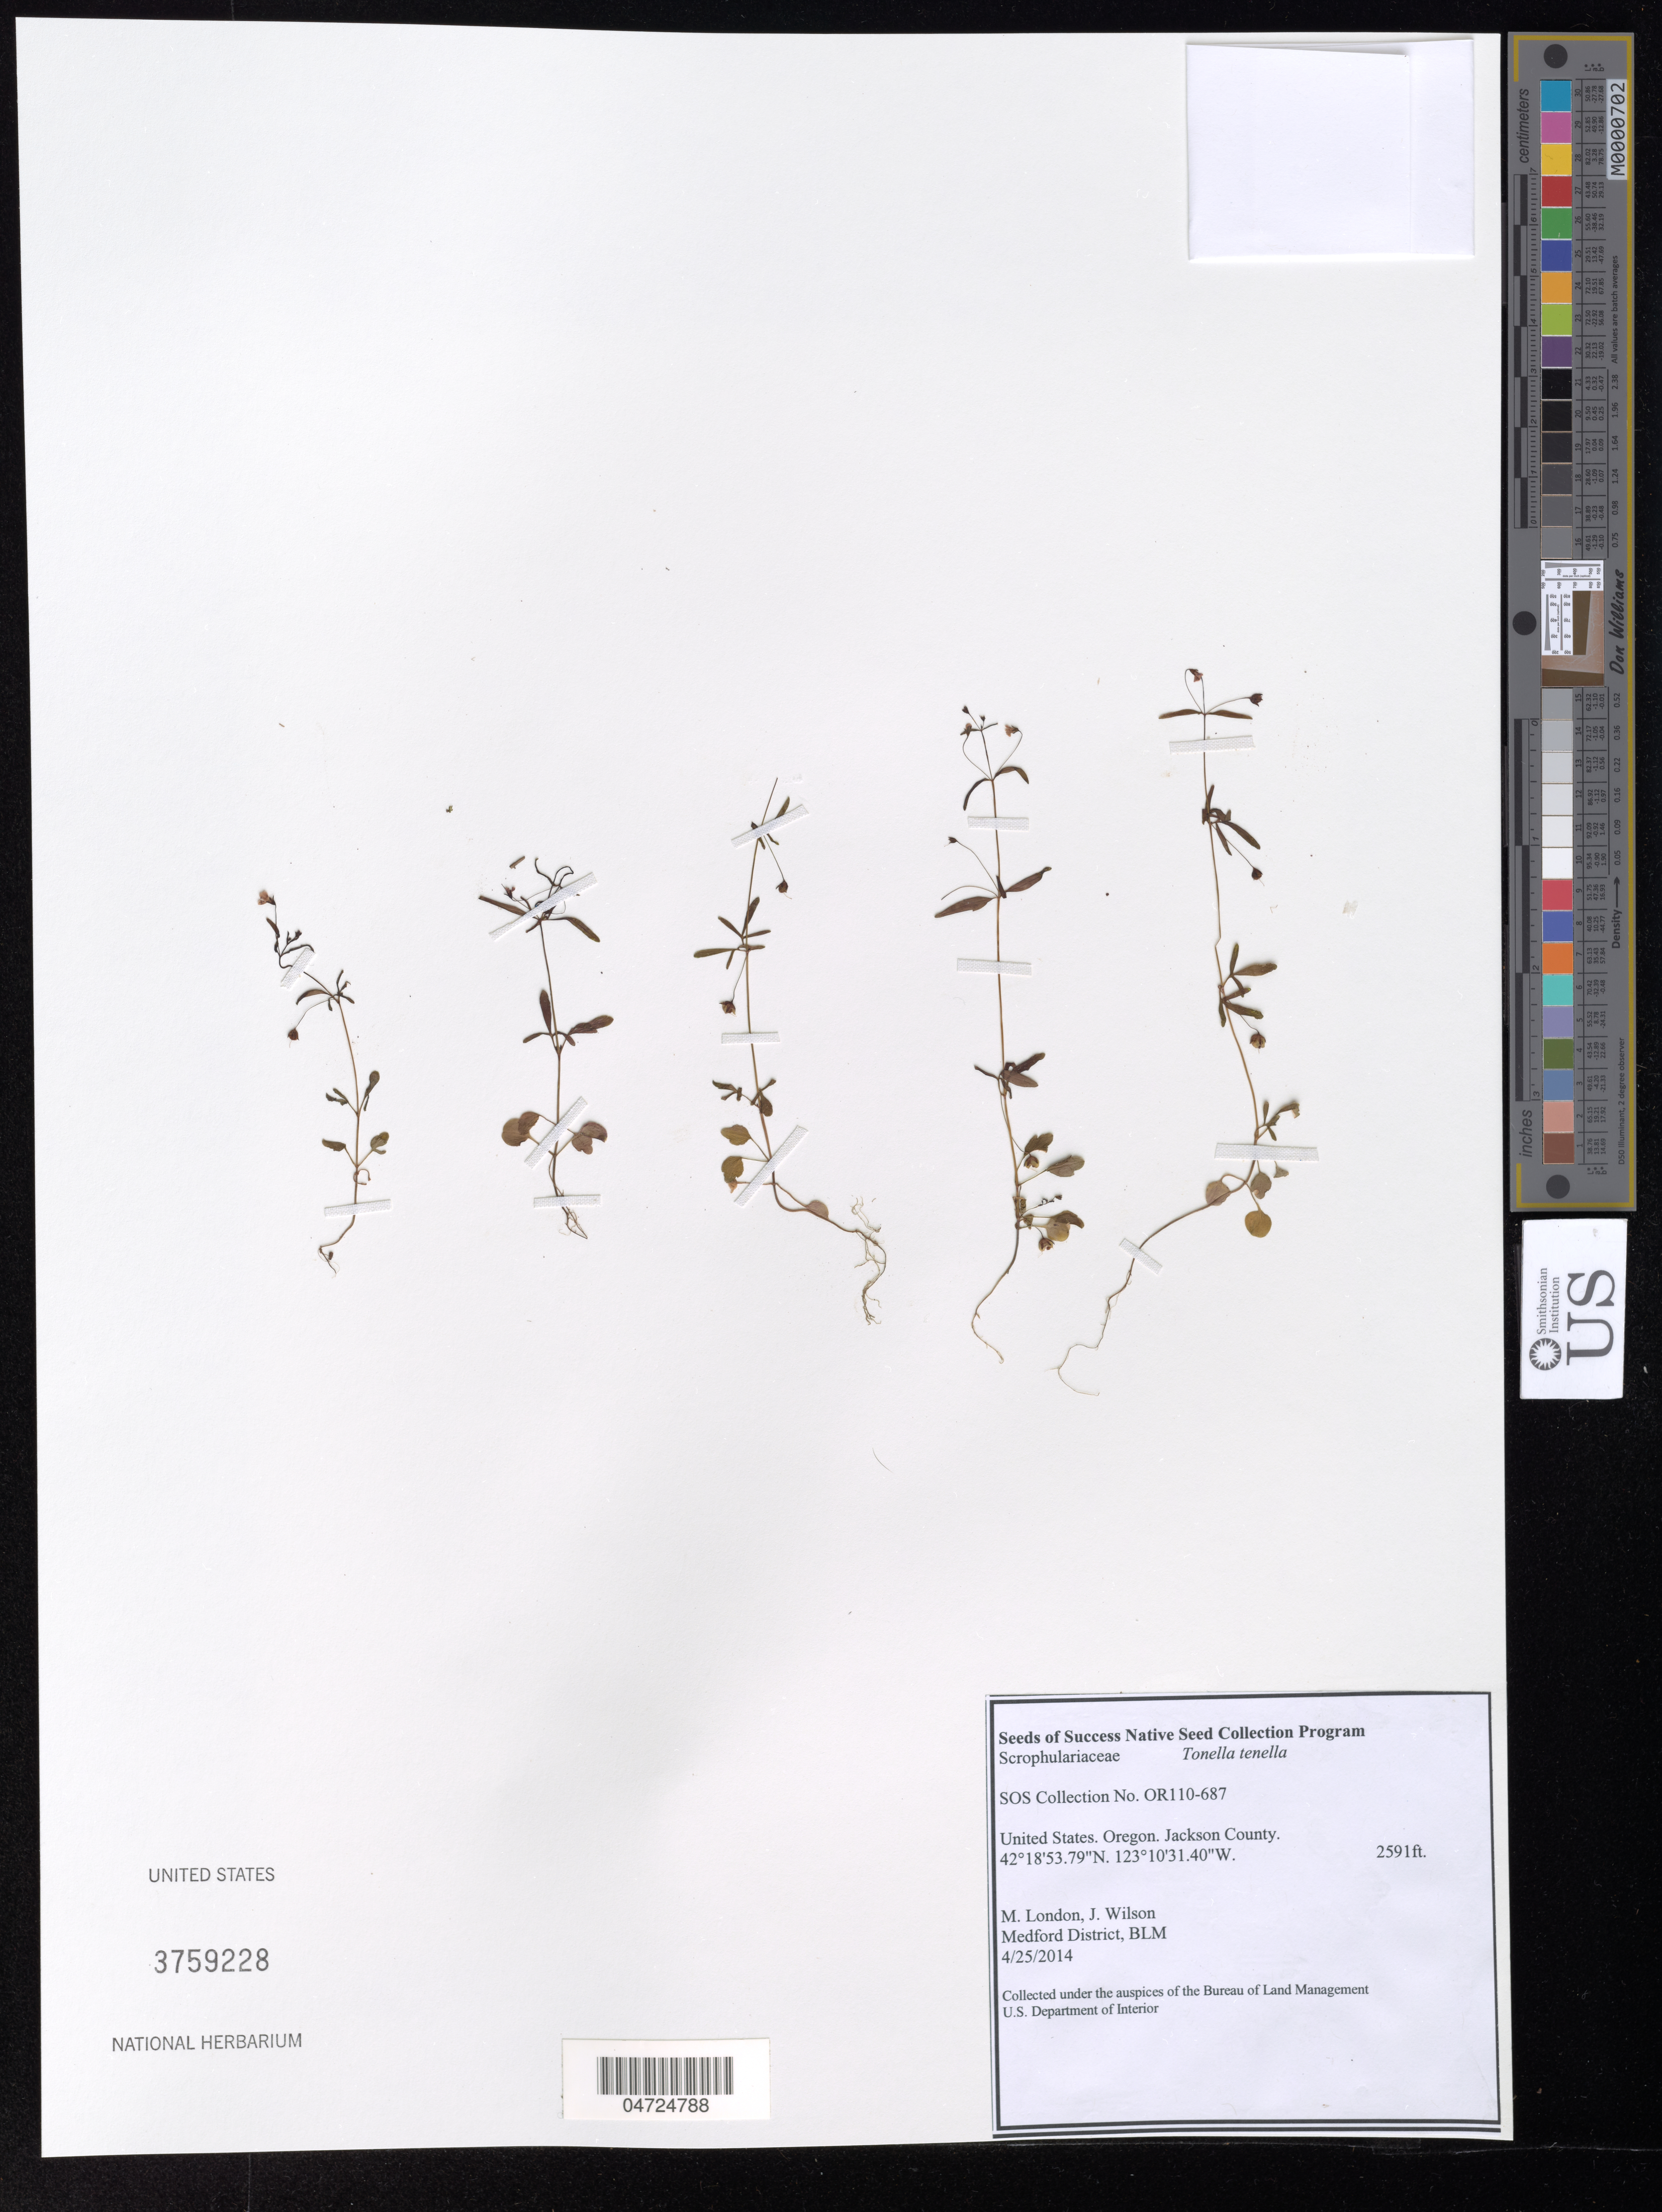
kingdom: Plantae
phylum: Tracheophyta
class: Magnoliopsida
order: Lamiales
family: Plantaginaceae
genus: Tonella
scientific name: Tonella tenella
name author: (Benth.) A. Heller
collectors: M. London & J. Wilson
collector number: OR110-687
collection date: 2014-04-25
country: United States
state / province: Oregon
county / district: Jackson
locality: Jackson County.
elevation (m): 790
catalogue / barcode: US 3759228